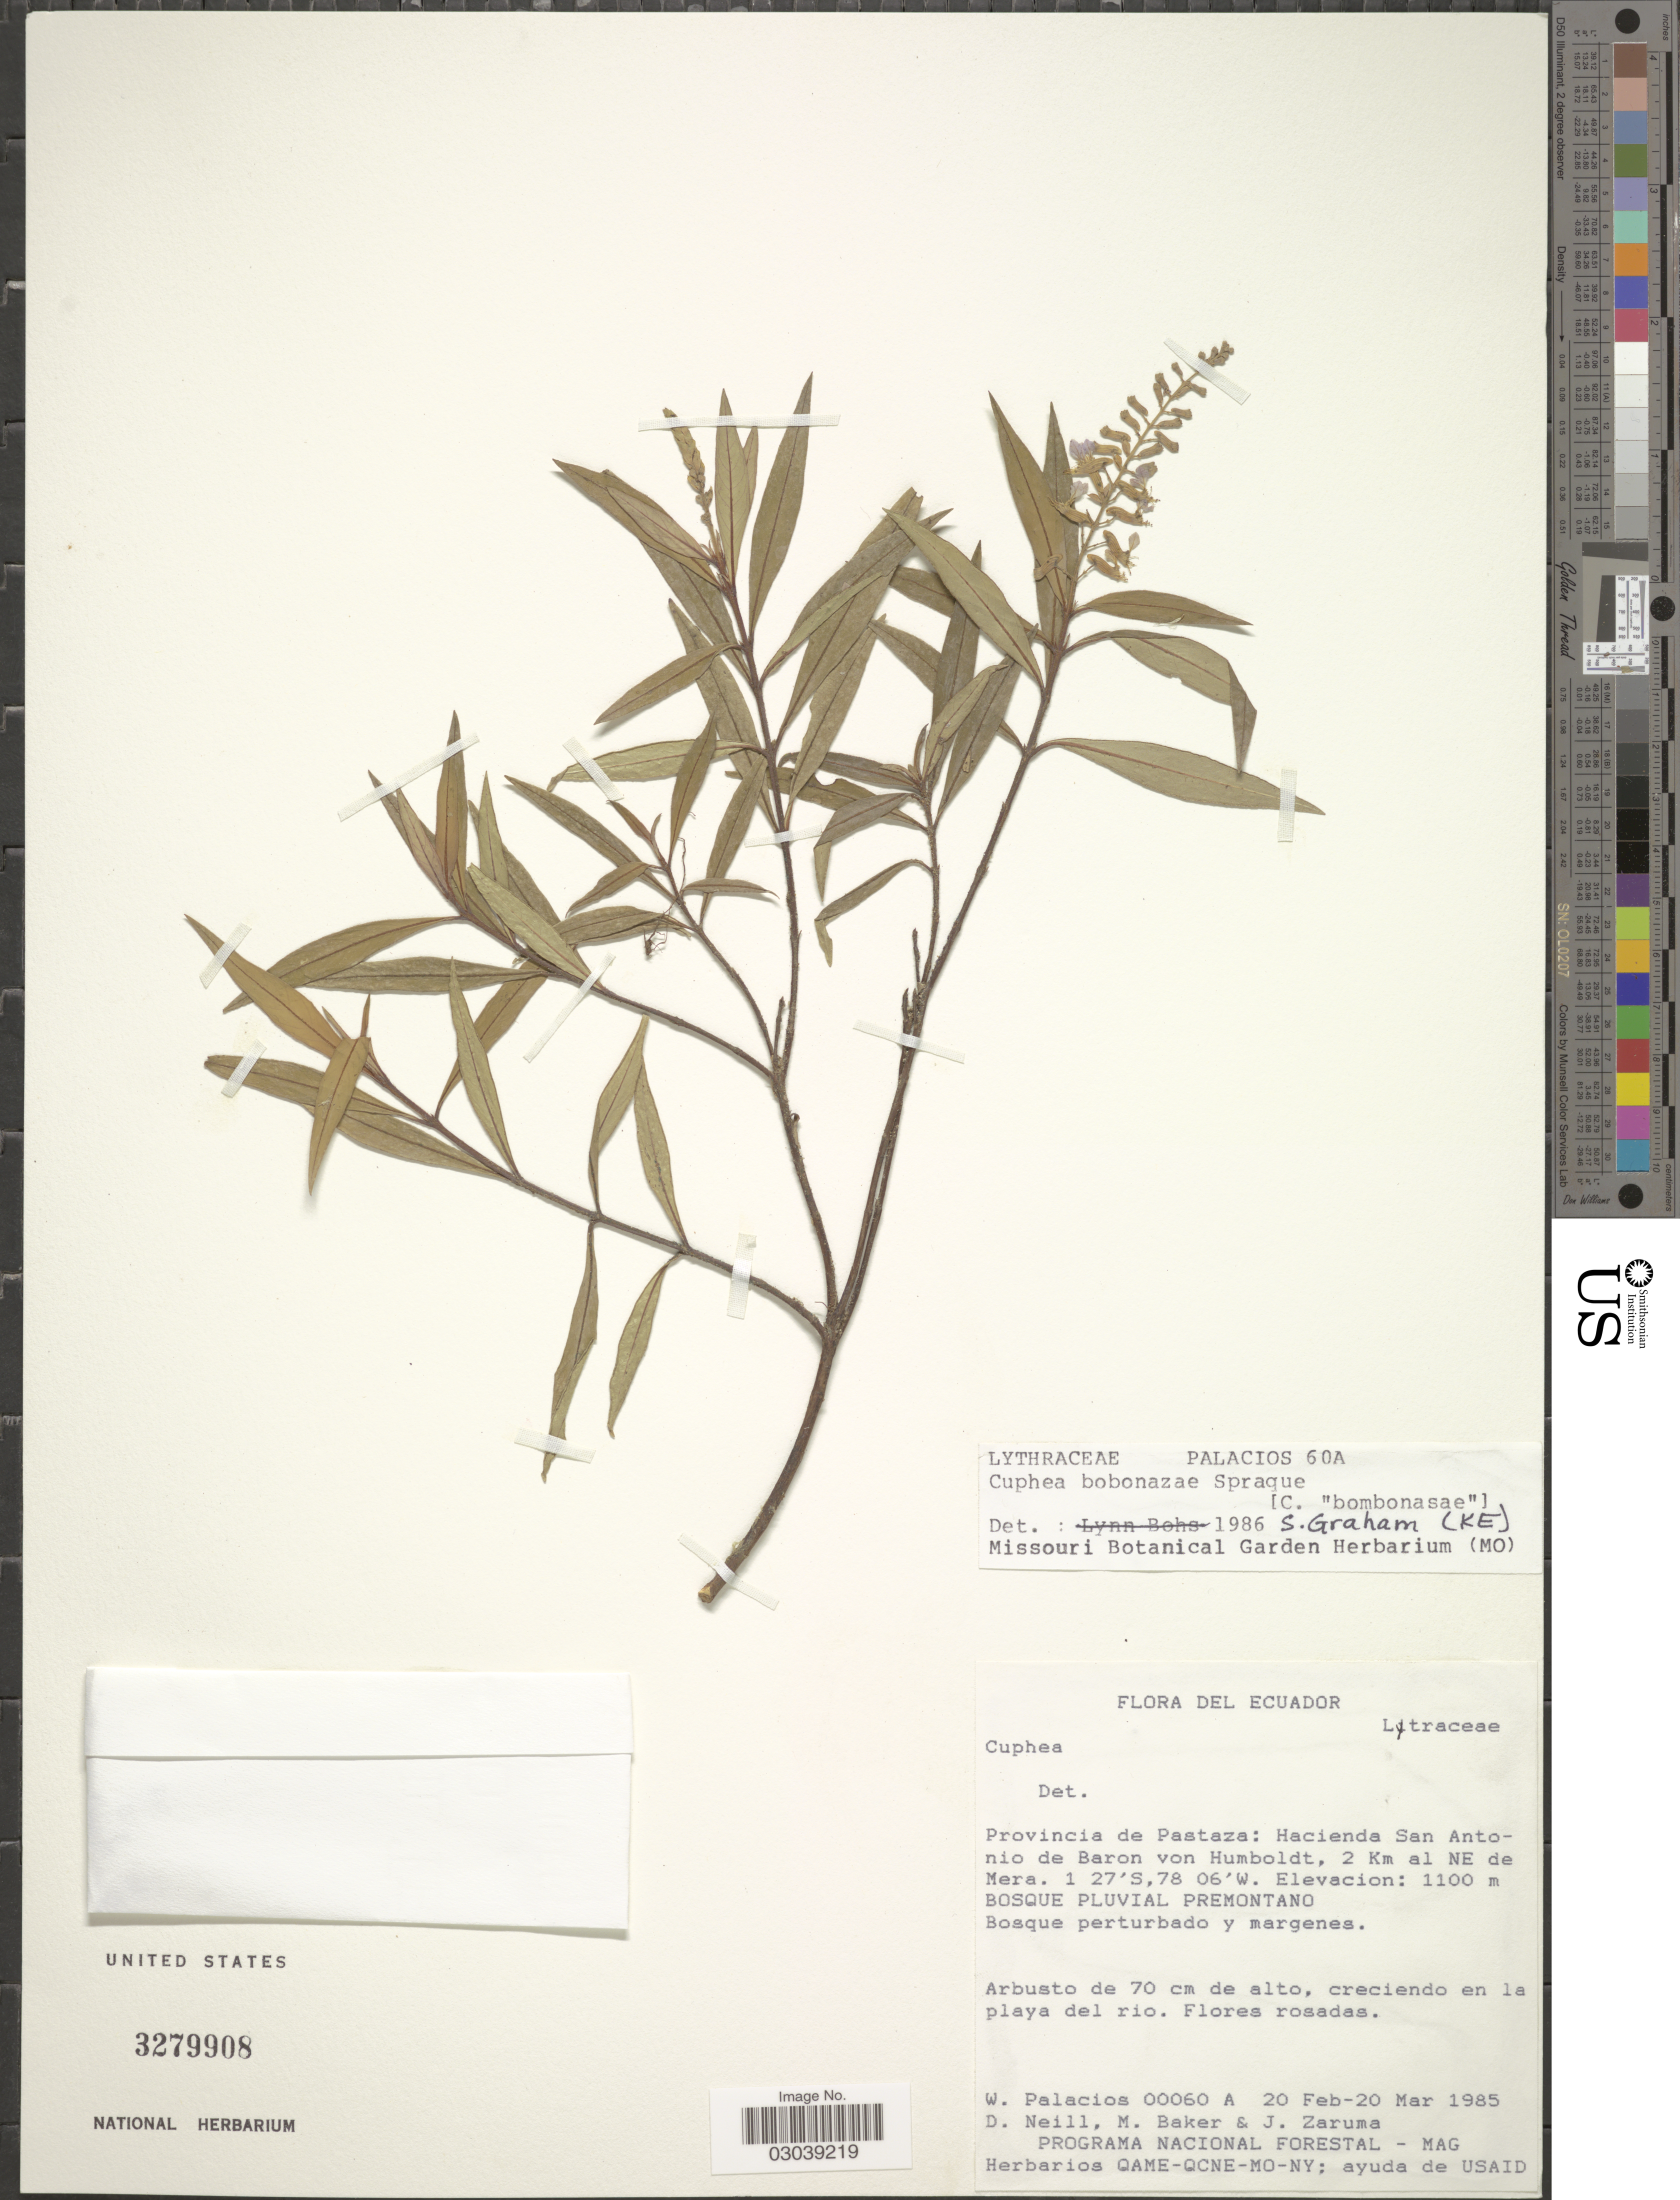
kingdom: Plantae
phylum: Tracheophyta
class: Magnoliopsida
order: Myrtales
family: Lythraceae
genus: Cuphea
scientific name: Cuphea bobonazae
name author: Sprague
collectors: W. Palacios, D. Neill, M. Baker & J. Zaruma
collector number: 00060A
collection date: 1985-02-20/1985-03-20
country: Ecuador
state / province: Pastaza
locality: Hacienda San Antonio de Baron von Humboldt, 2 Km al NE de Mera.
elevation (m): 1100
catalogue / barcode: US 3279908